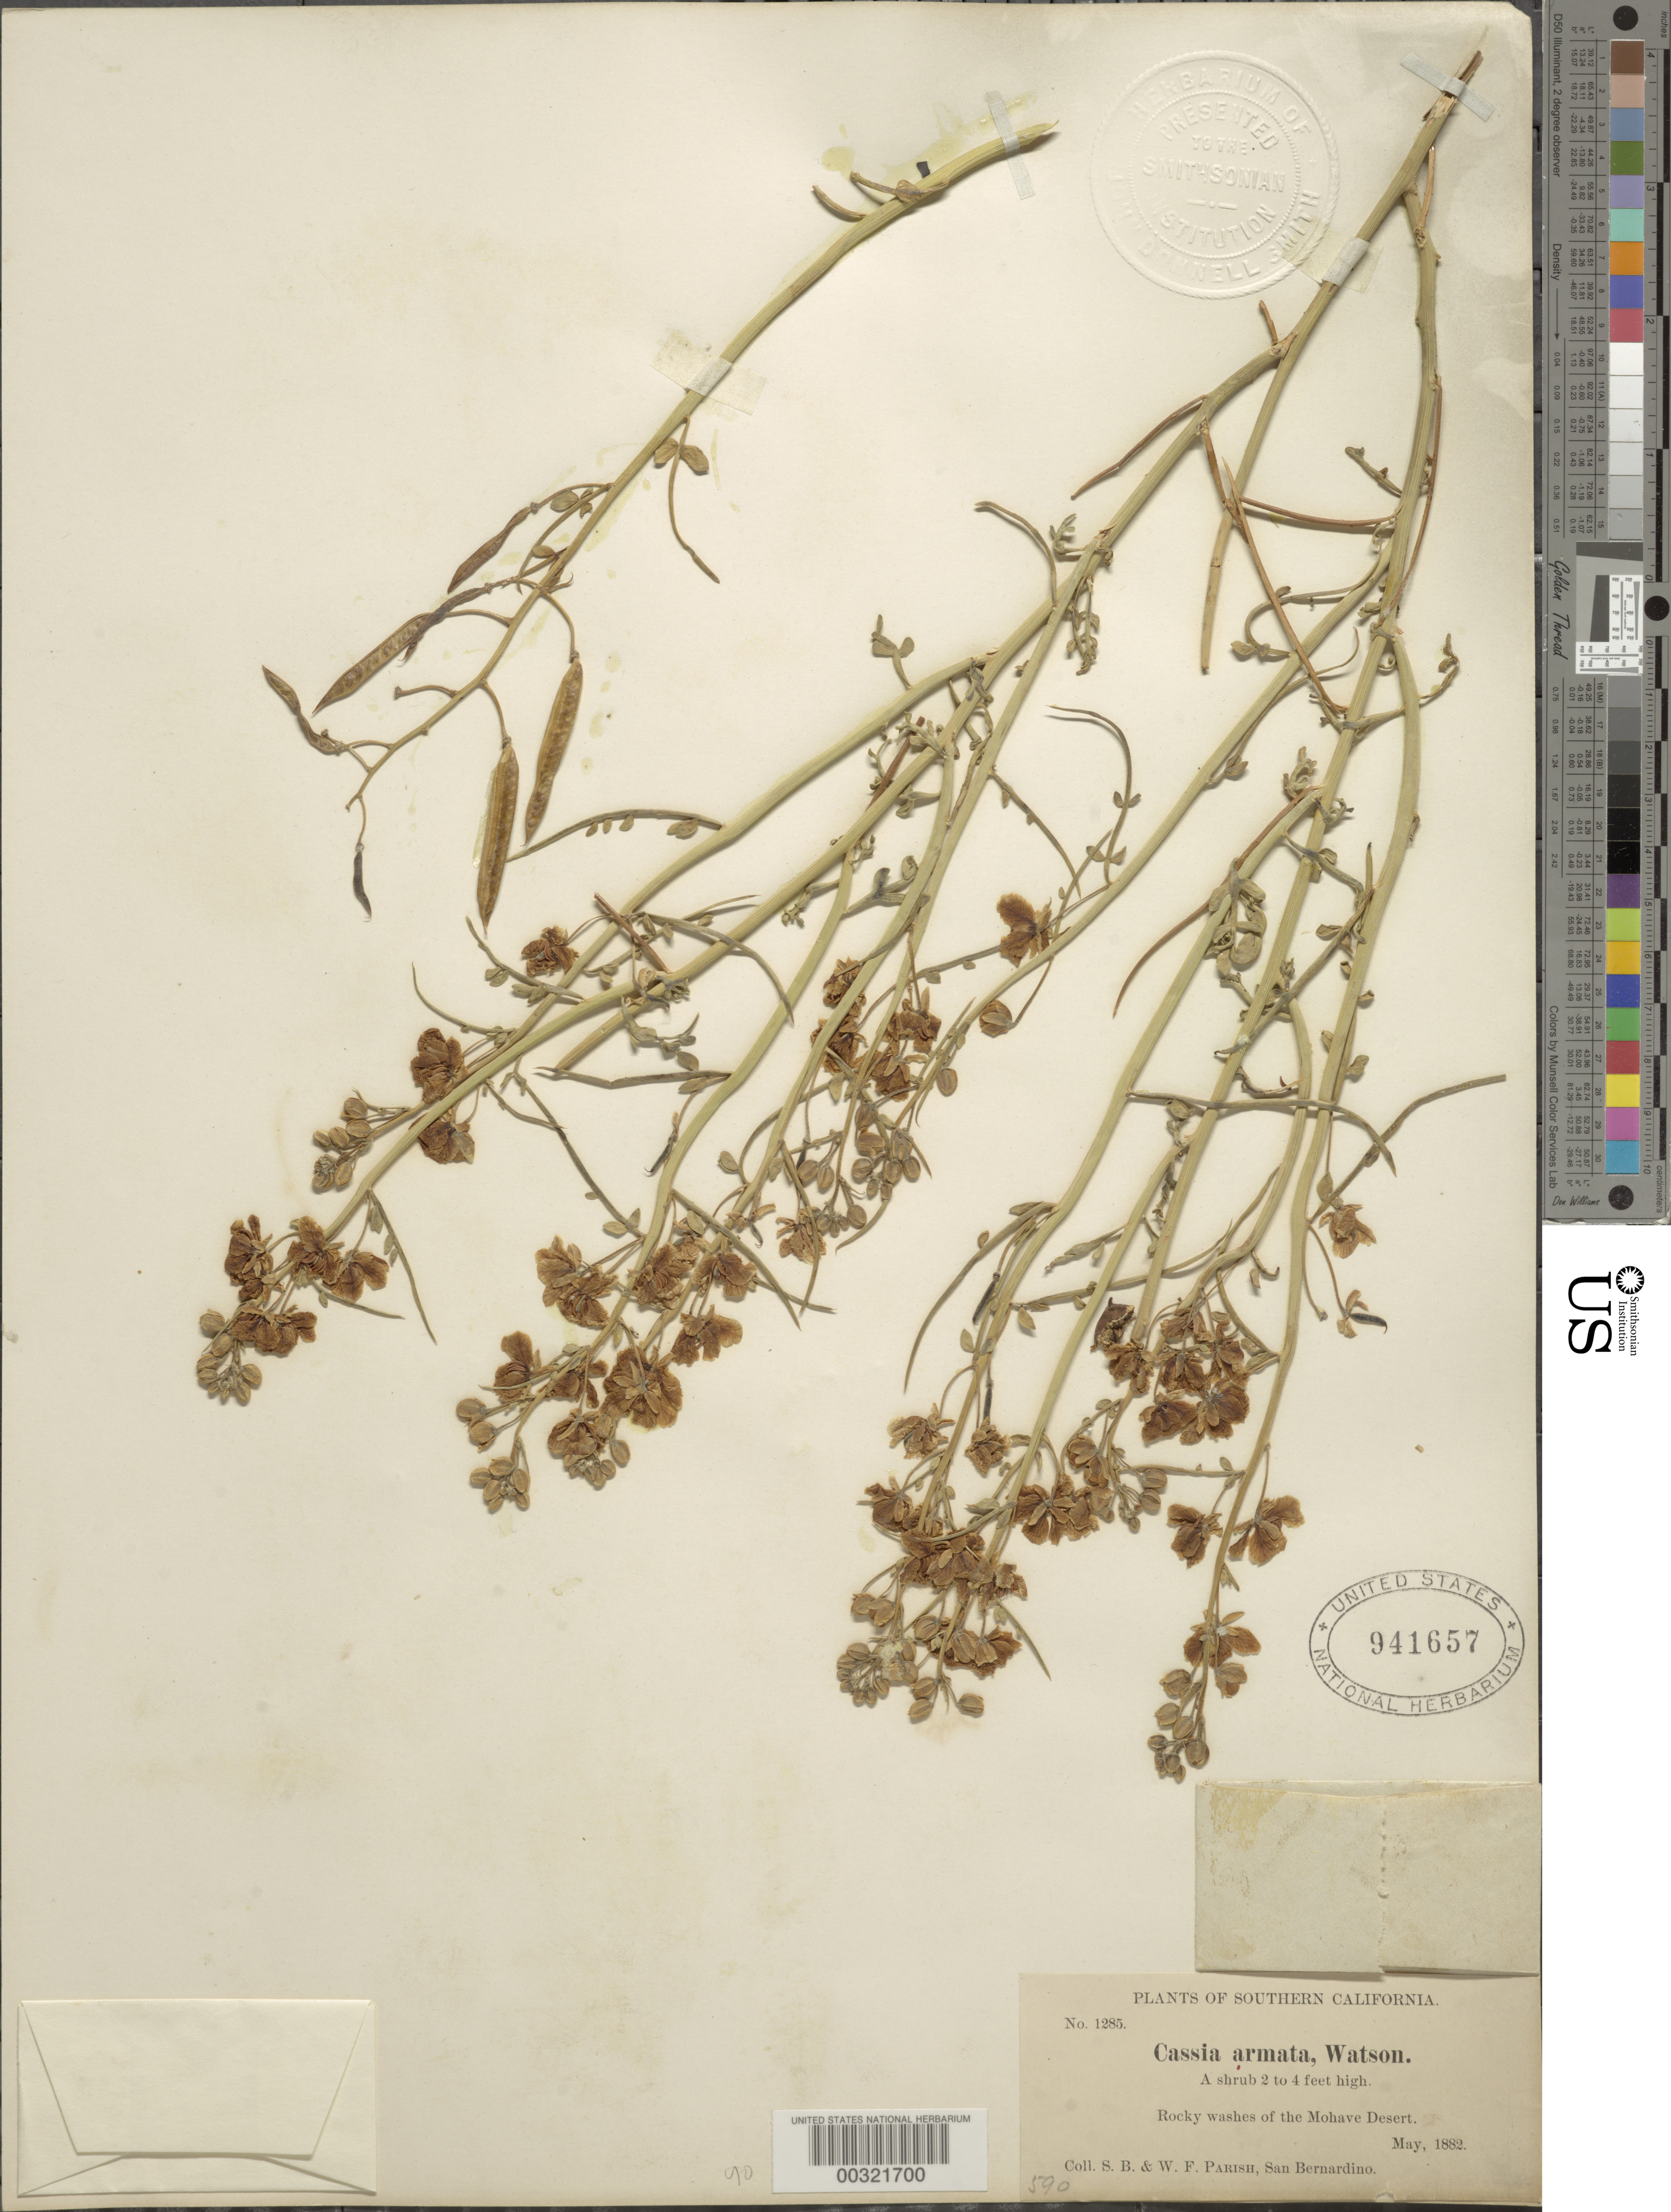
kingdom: Plantae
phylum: Tracheophyta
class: Magnoliopsida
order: Fabales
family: Fabaceae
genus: Senna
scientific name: Senna armata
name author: (S. Watson) H.S. Irwin & Barneby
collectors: S. B. Parish & W. F. Parish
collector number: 1285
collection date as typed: May 1882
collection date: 1882-05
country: United States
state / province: California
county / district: San Bernardino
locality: Mohave desert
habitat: Rocky washes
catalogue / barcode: US 941657